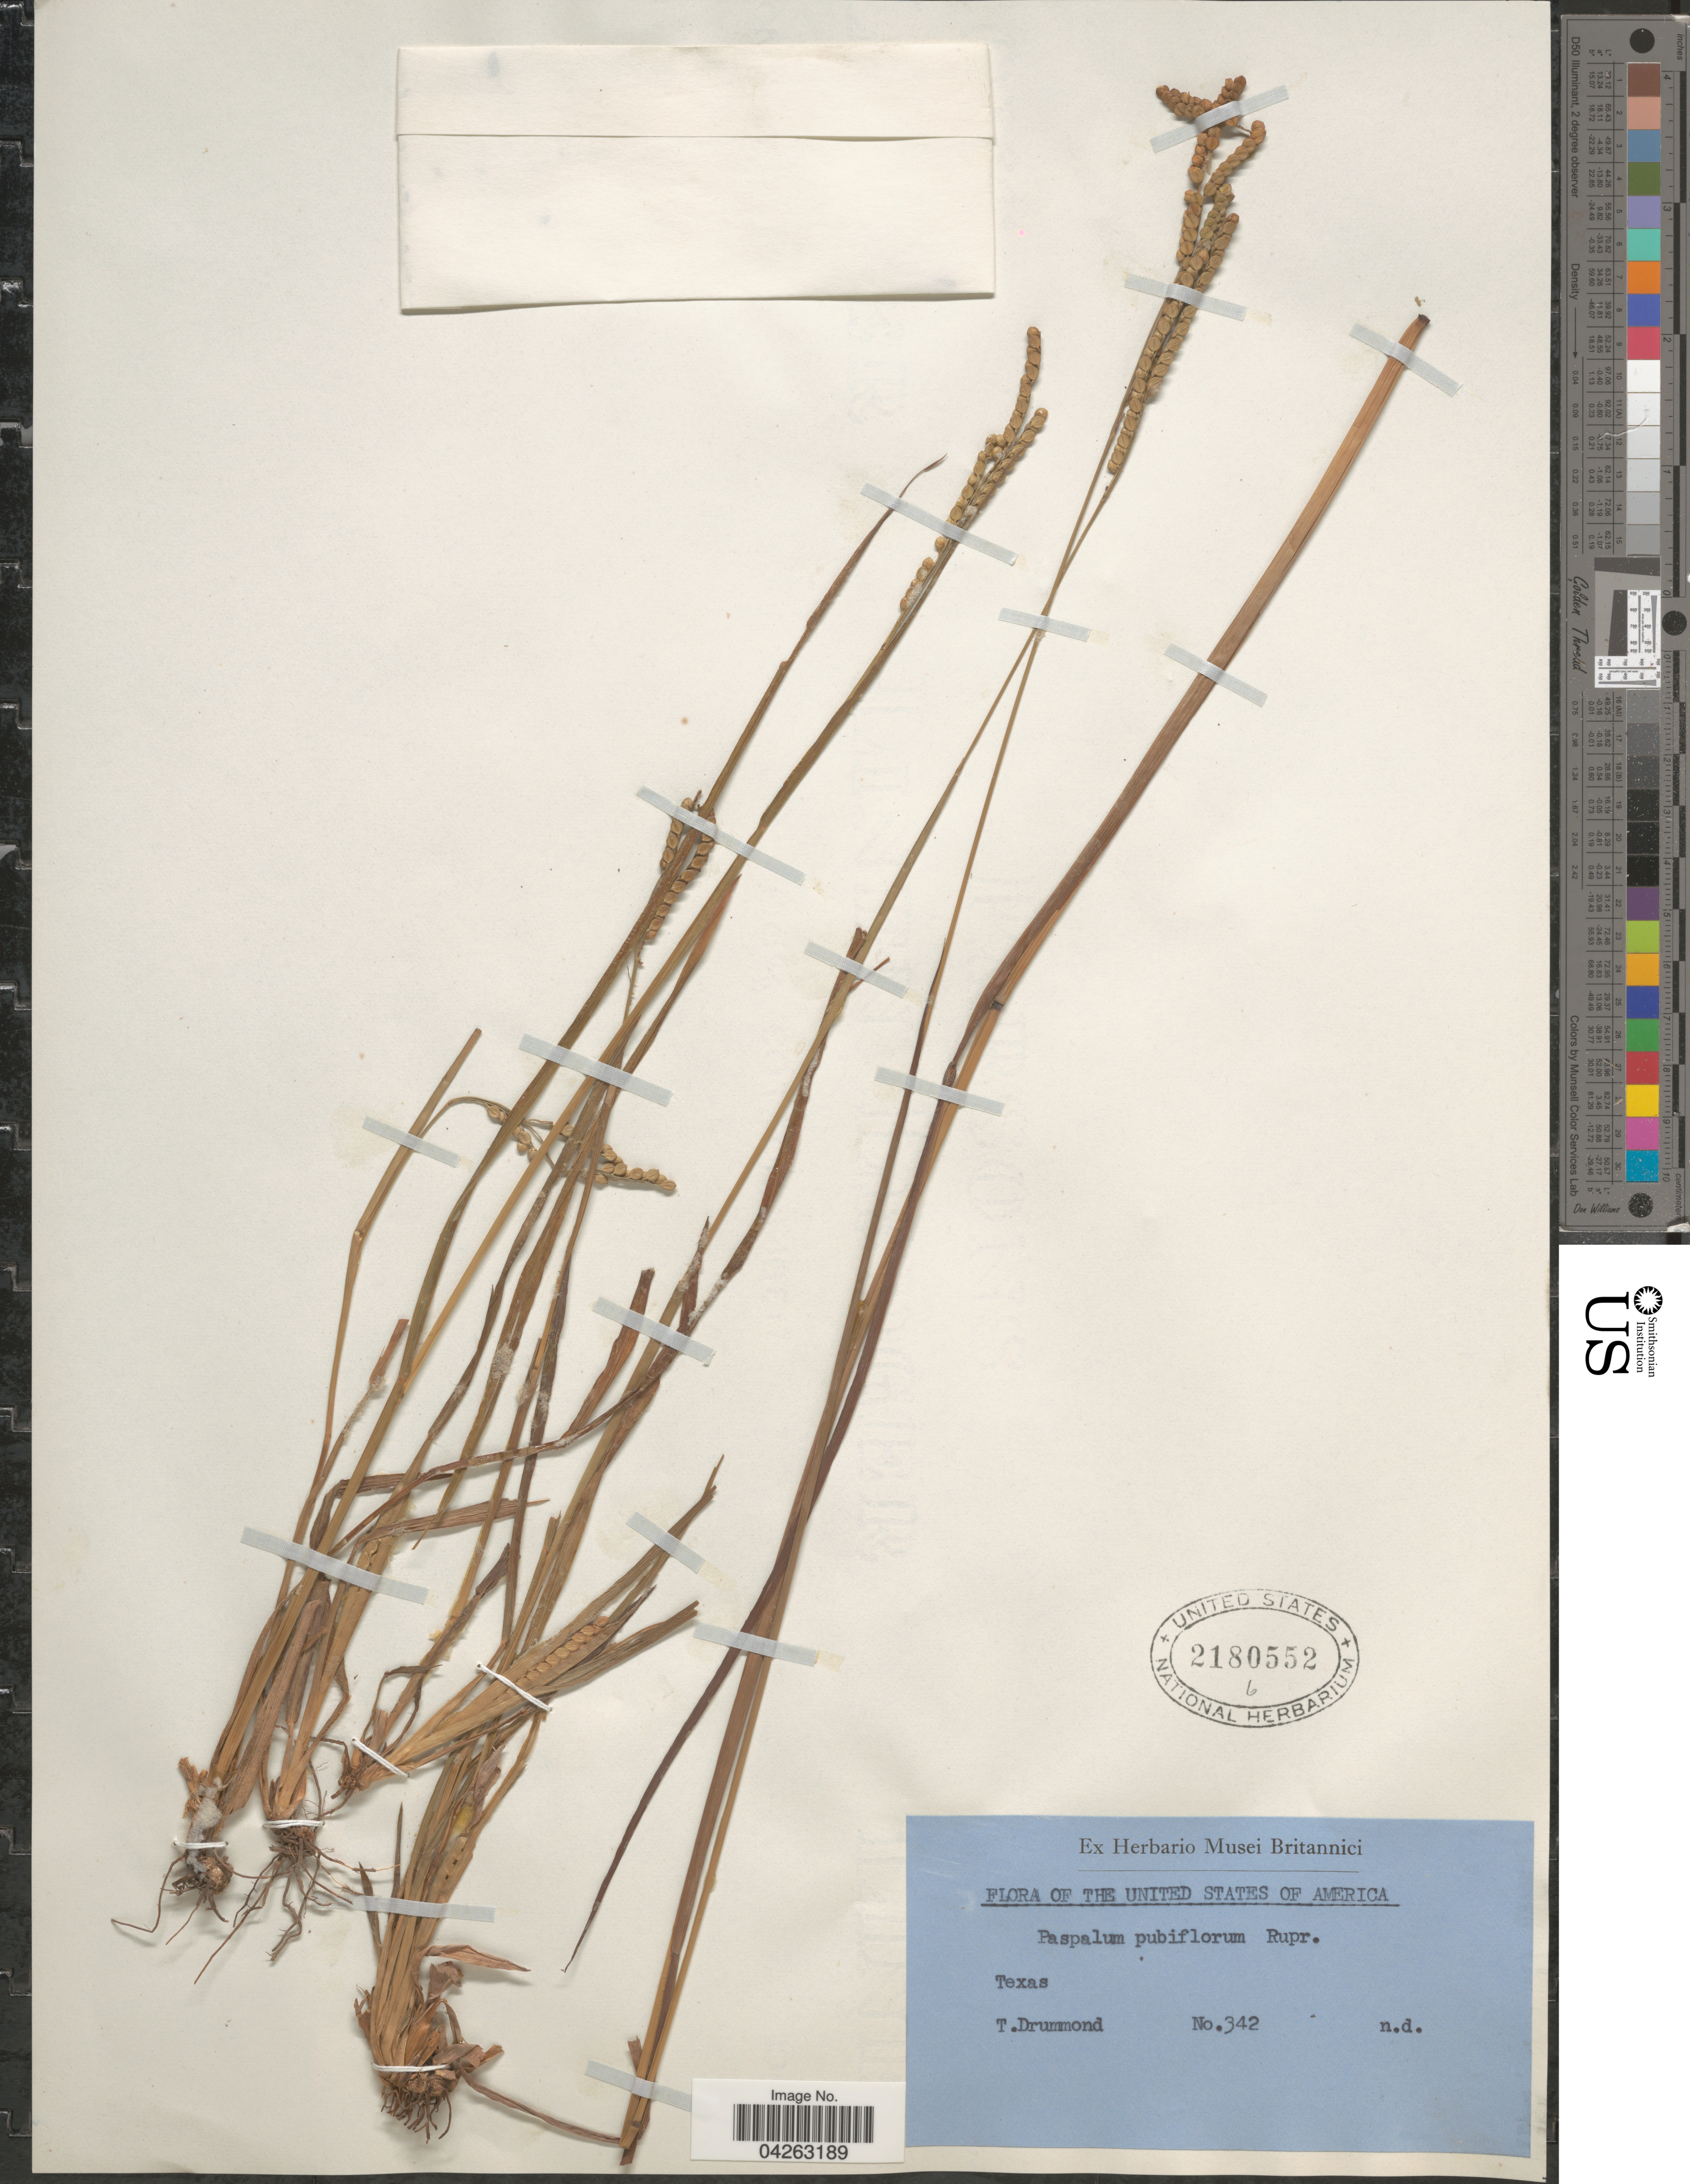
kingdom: Plantae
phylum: Tracheophyta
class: Liliopsida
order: Poales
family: Poaceae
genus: Paspalum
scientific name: Paspalum pubiflorum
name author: Rupr. ex E. Fourn.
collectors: T. Drummond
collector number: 342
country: United States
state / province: Texas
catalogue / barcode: US 2180552